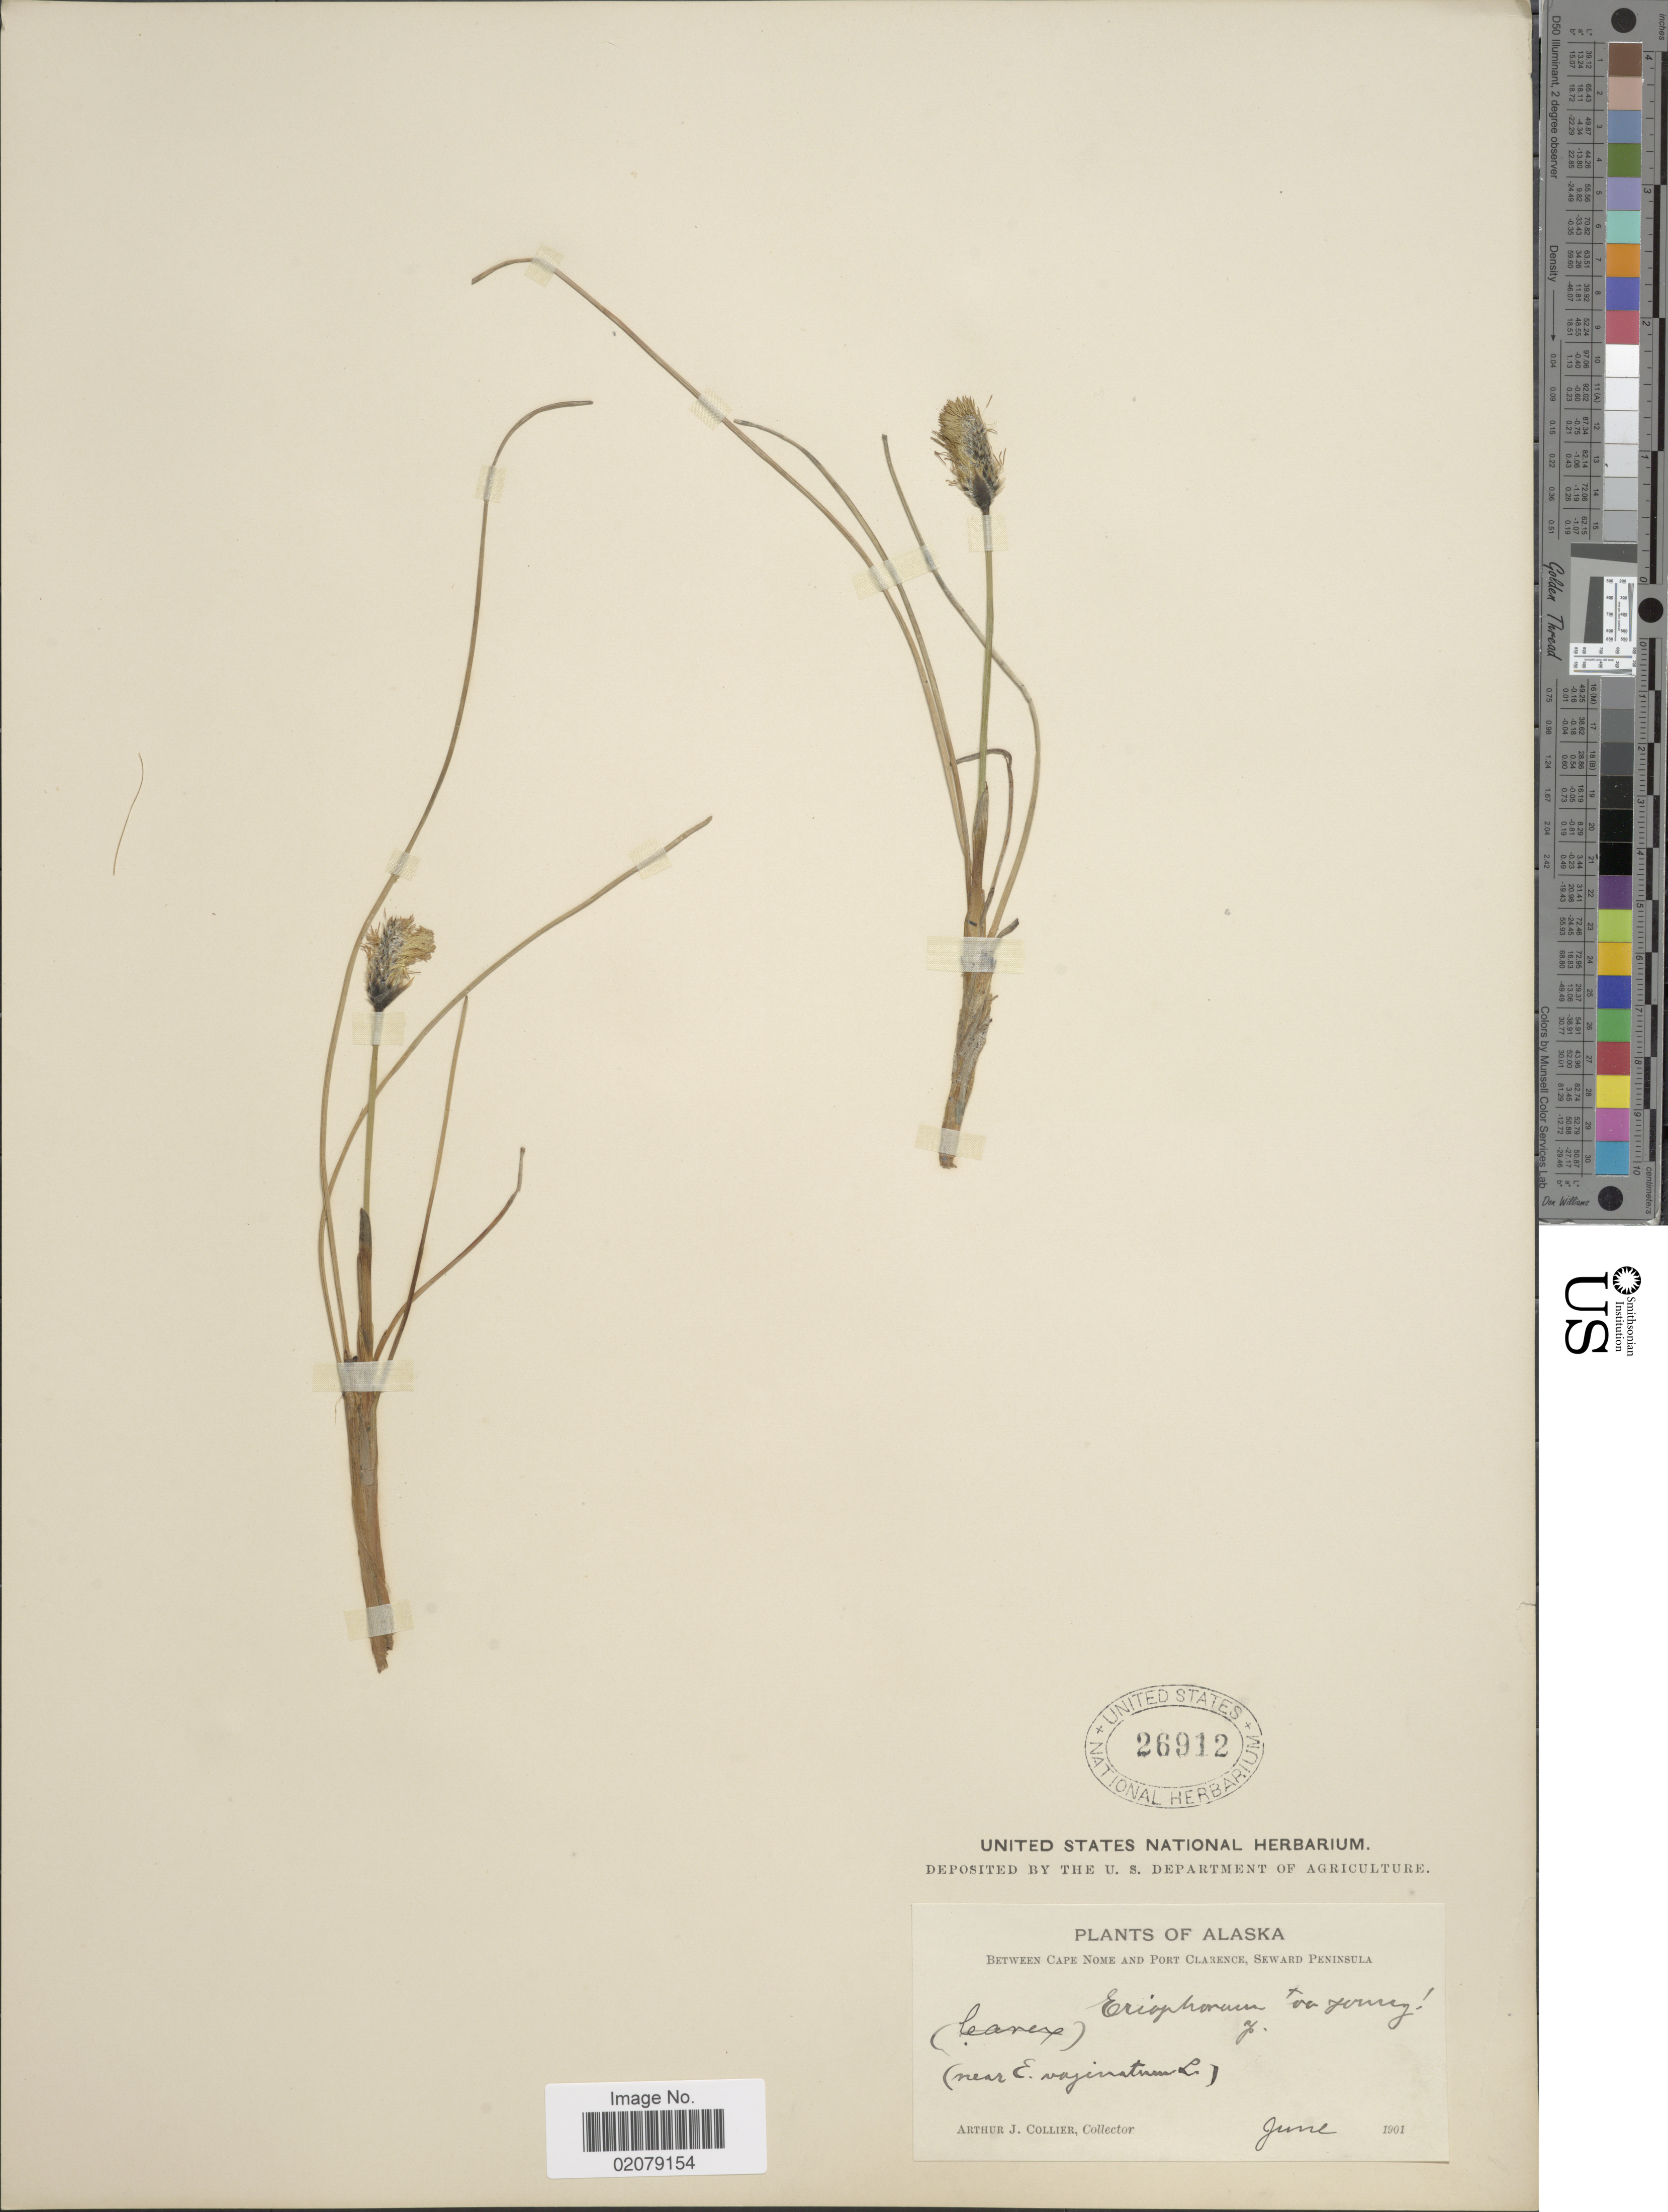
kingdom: Plantae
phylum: Tracheophyta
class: Liliopsida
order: Poales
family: Cyperaceae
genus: Eriophorum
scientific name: Eriophorum sp.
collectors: A. Collier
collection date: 1901-06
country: United States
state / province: Alaska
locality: Between Cape NOme and Port Clarence, Seward Peninsula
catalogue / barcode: US 26912